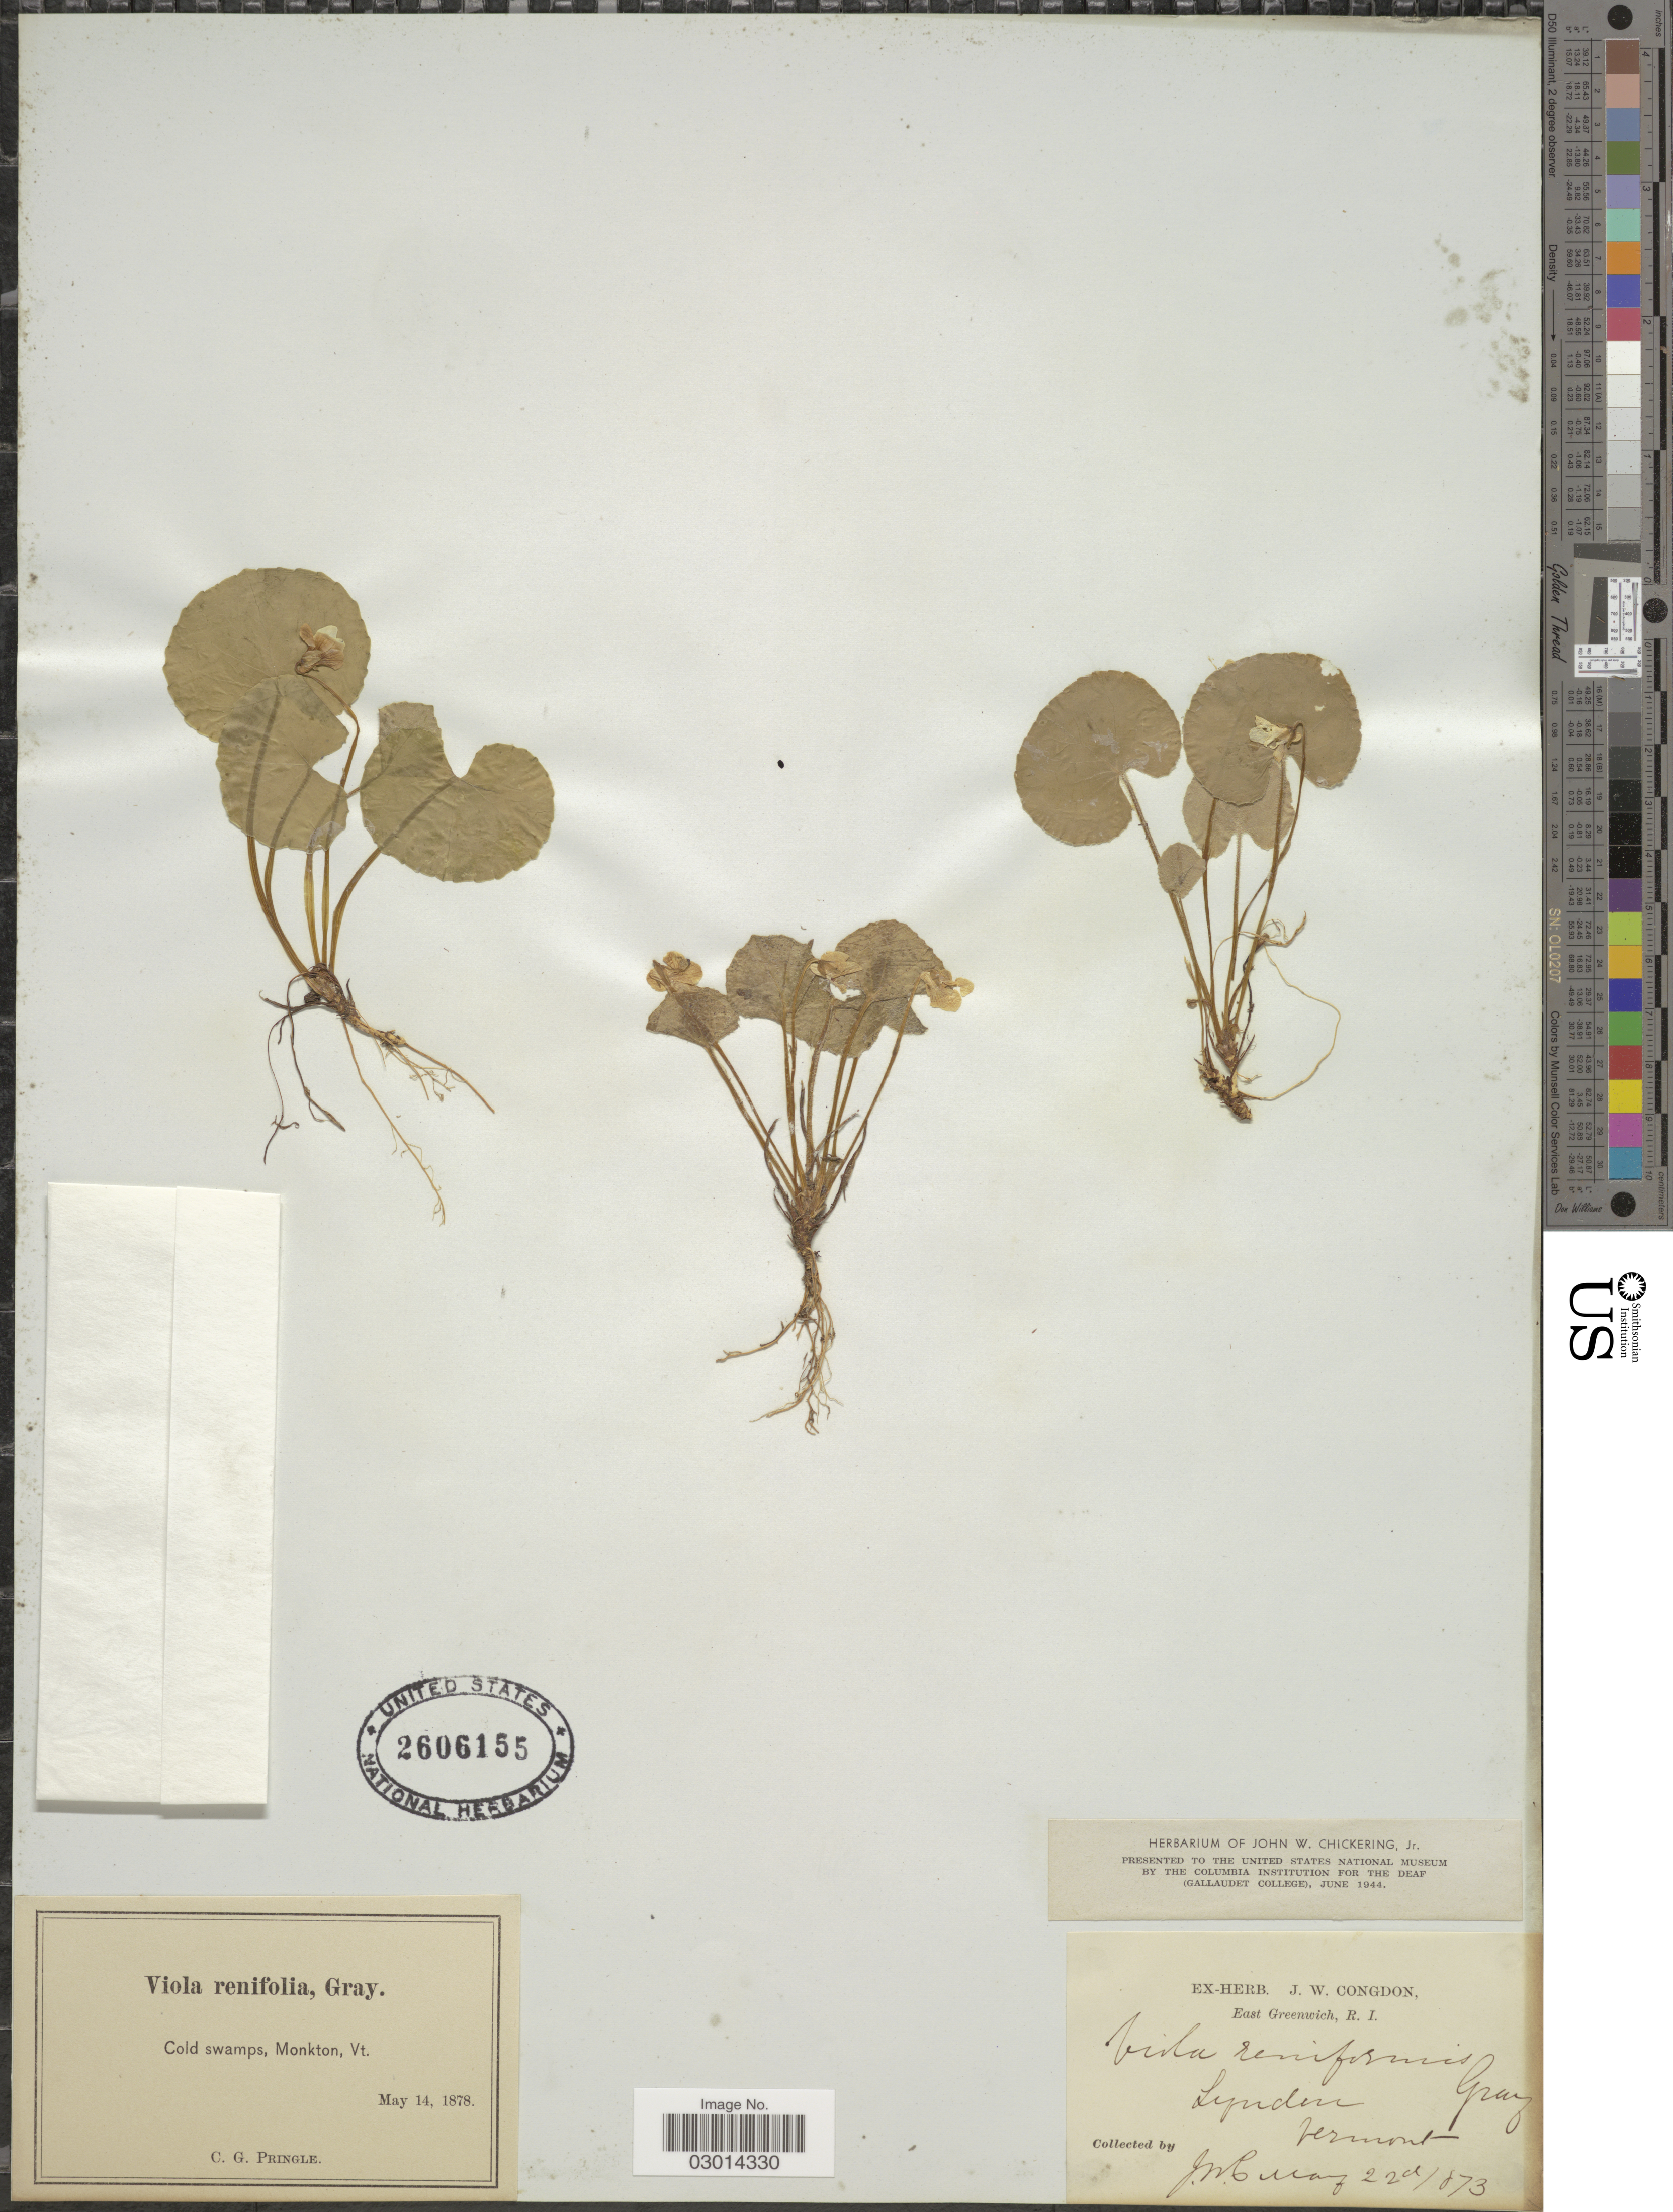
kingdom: Plantae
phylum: Tracheophyta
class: Magnoliopsida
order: Malpighiales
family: Violaceae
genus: Viola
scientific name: Viola renifolia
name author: A. Gray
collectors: J. W. Congdon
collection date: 1873-05-22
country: United States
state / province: Vermont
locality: Lynden.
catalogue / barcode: US 2606155-2